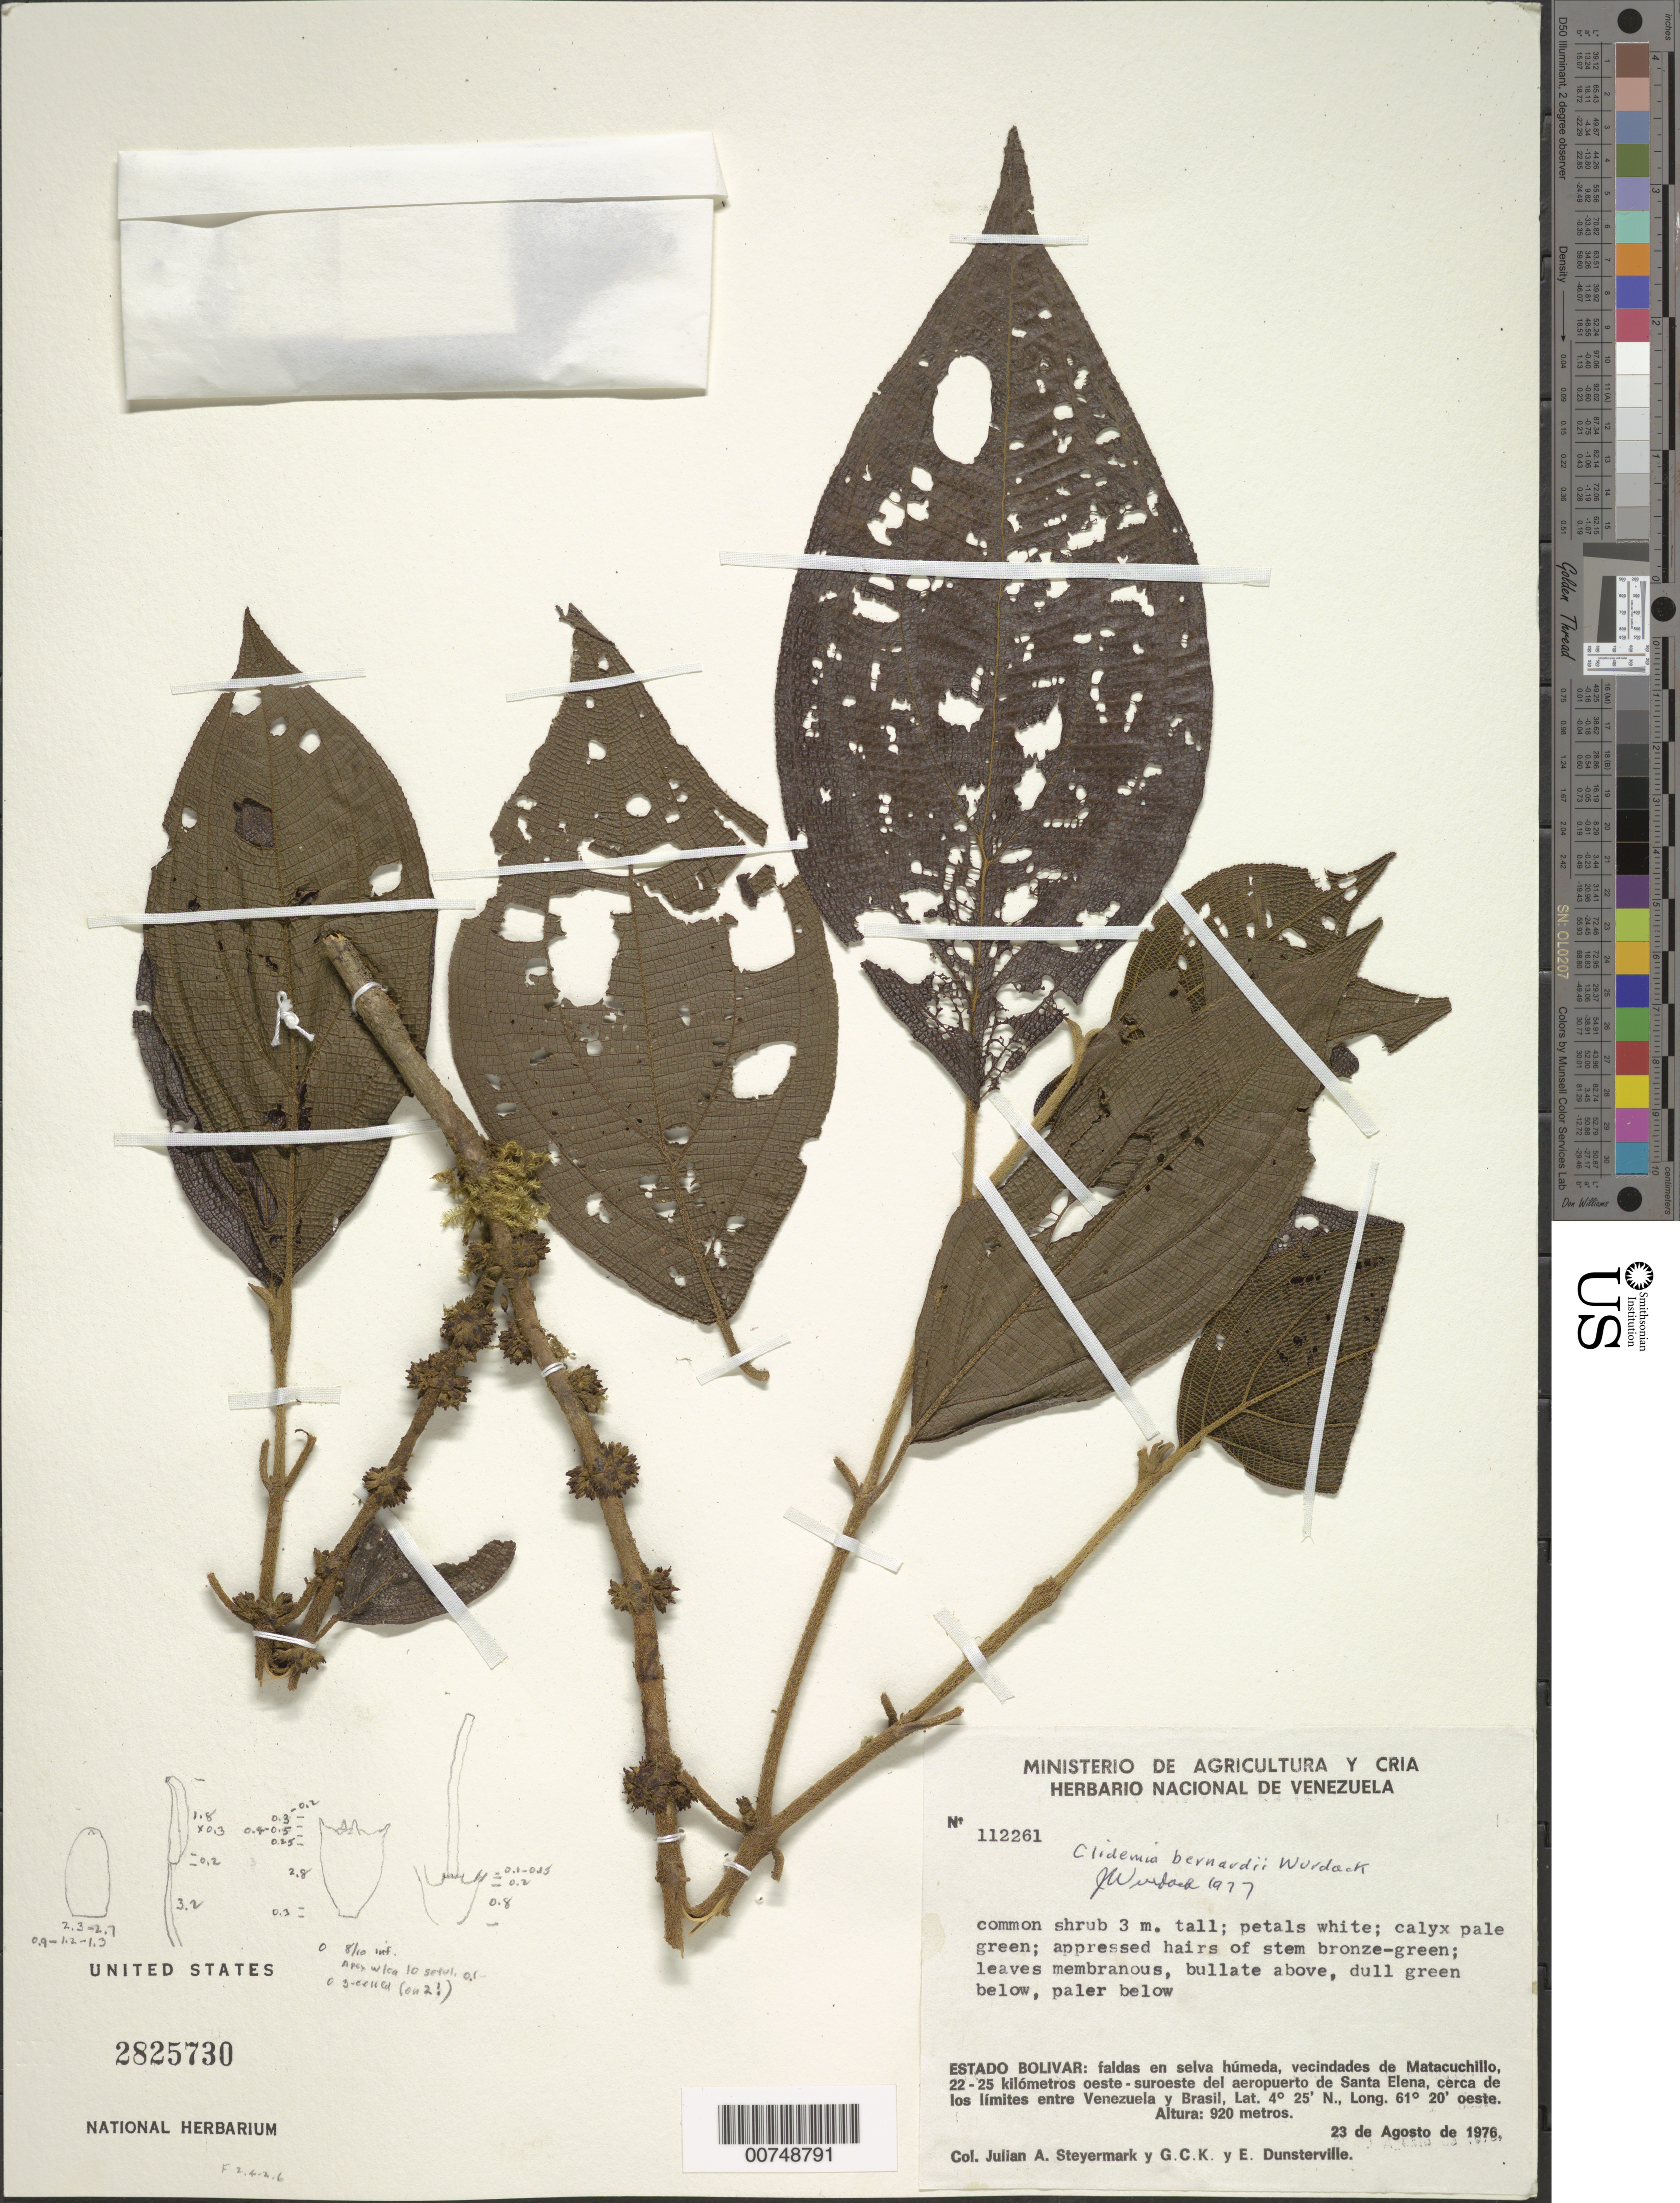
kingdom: Plantae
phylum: Tracheophyta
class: Magnoliopsida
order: Myrtales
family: Melastomataceae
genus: Clidemia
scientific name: Clidemia bernardii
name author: Wurdack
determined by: Wurdack, John J., (US), US (UNITED STATES)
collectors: J. Steyermark, G. C. K. Dunsterville & E. Dunsterville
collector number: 112261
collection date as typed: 23-Aug-76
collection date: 1976-08-23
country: Venezuela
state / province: Bolívar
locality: Matacuchillo, vic.; 22-25 km oeste-SO del aeropuerto de Santa Elena, cerca de los limites entre Venezuela y Brasil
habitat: Faldas en selva húmeda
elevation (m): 920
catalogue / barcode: US 2825730